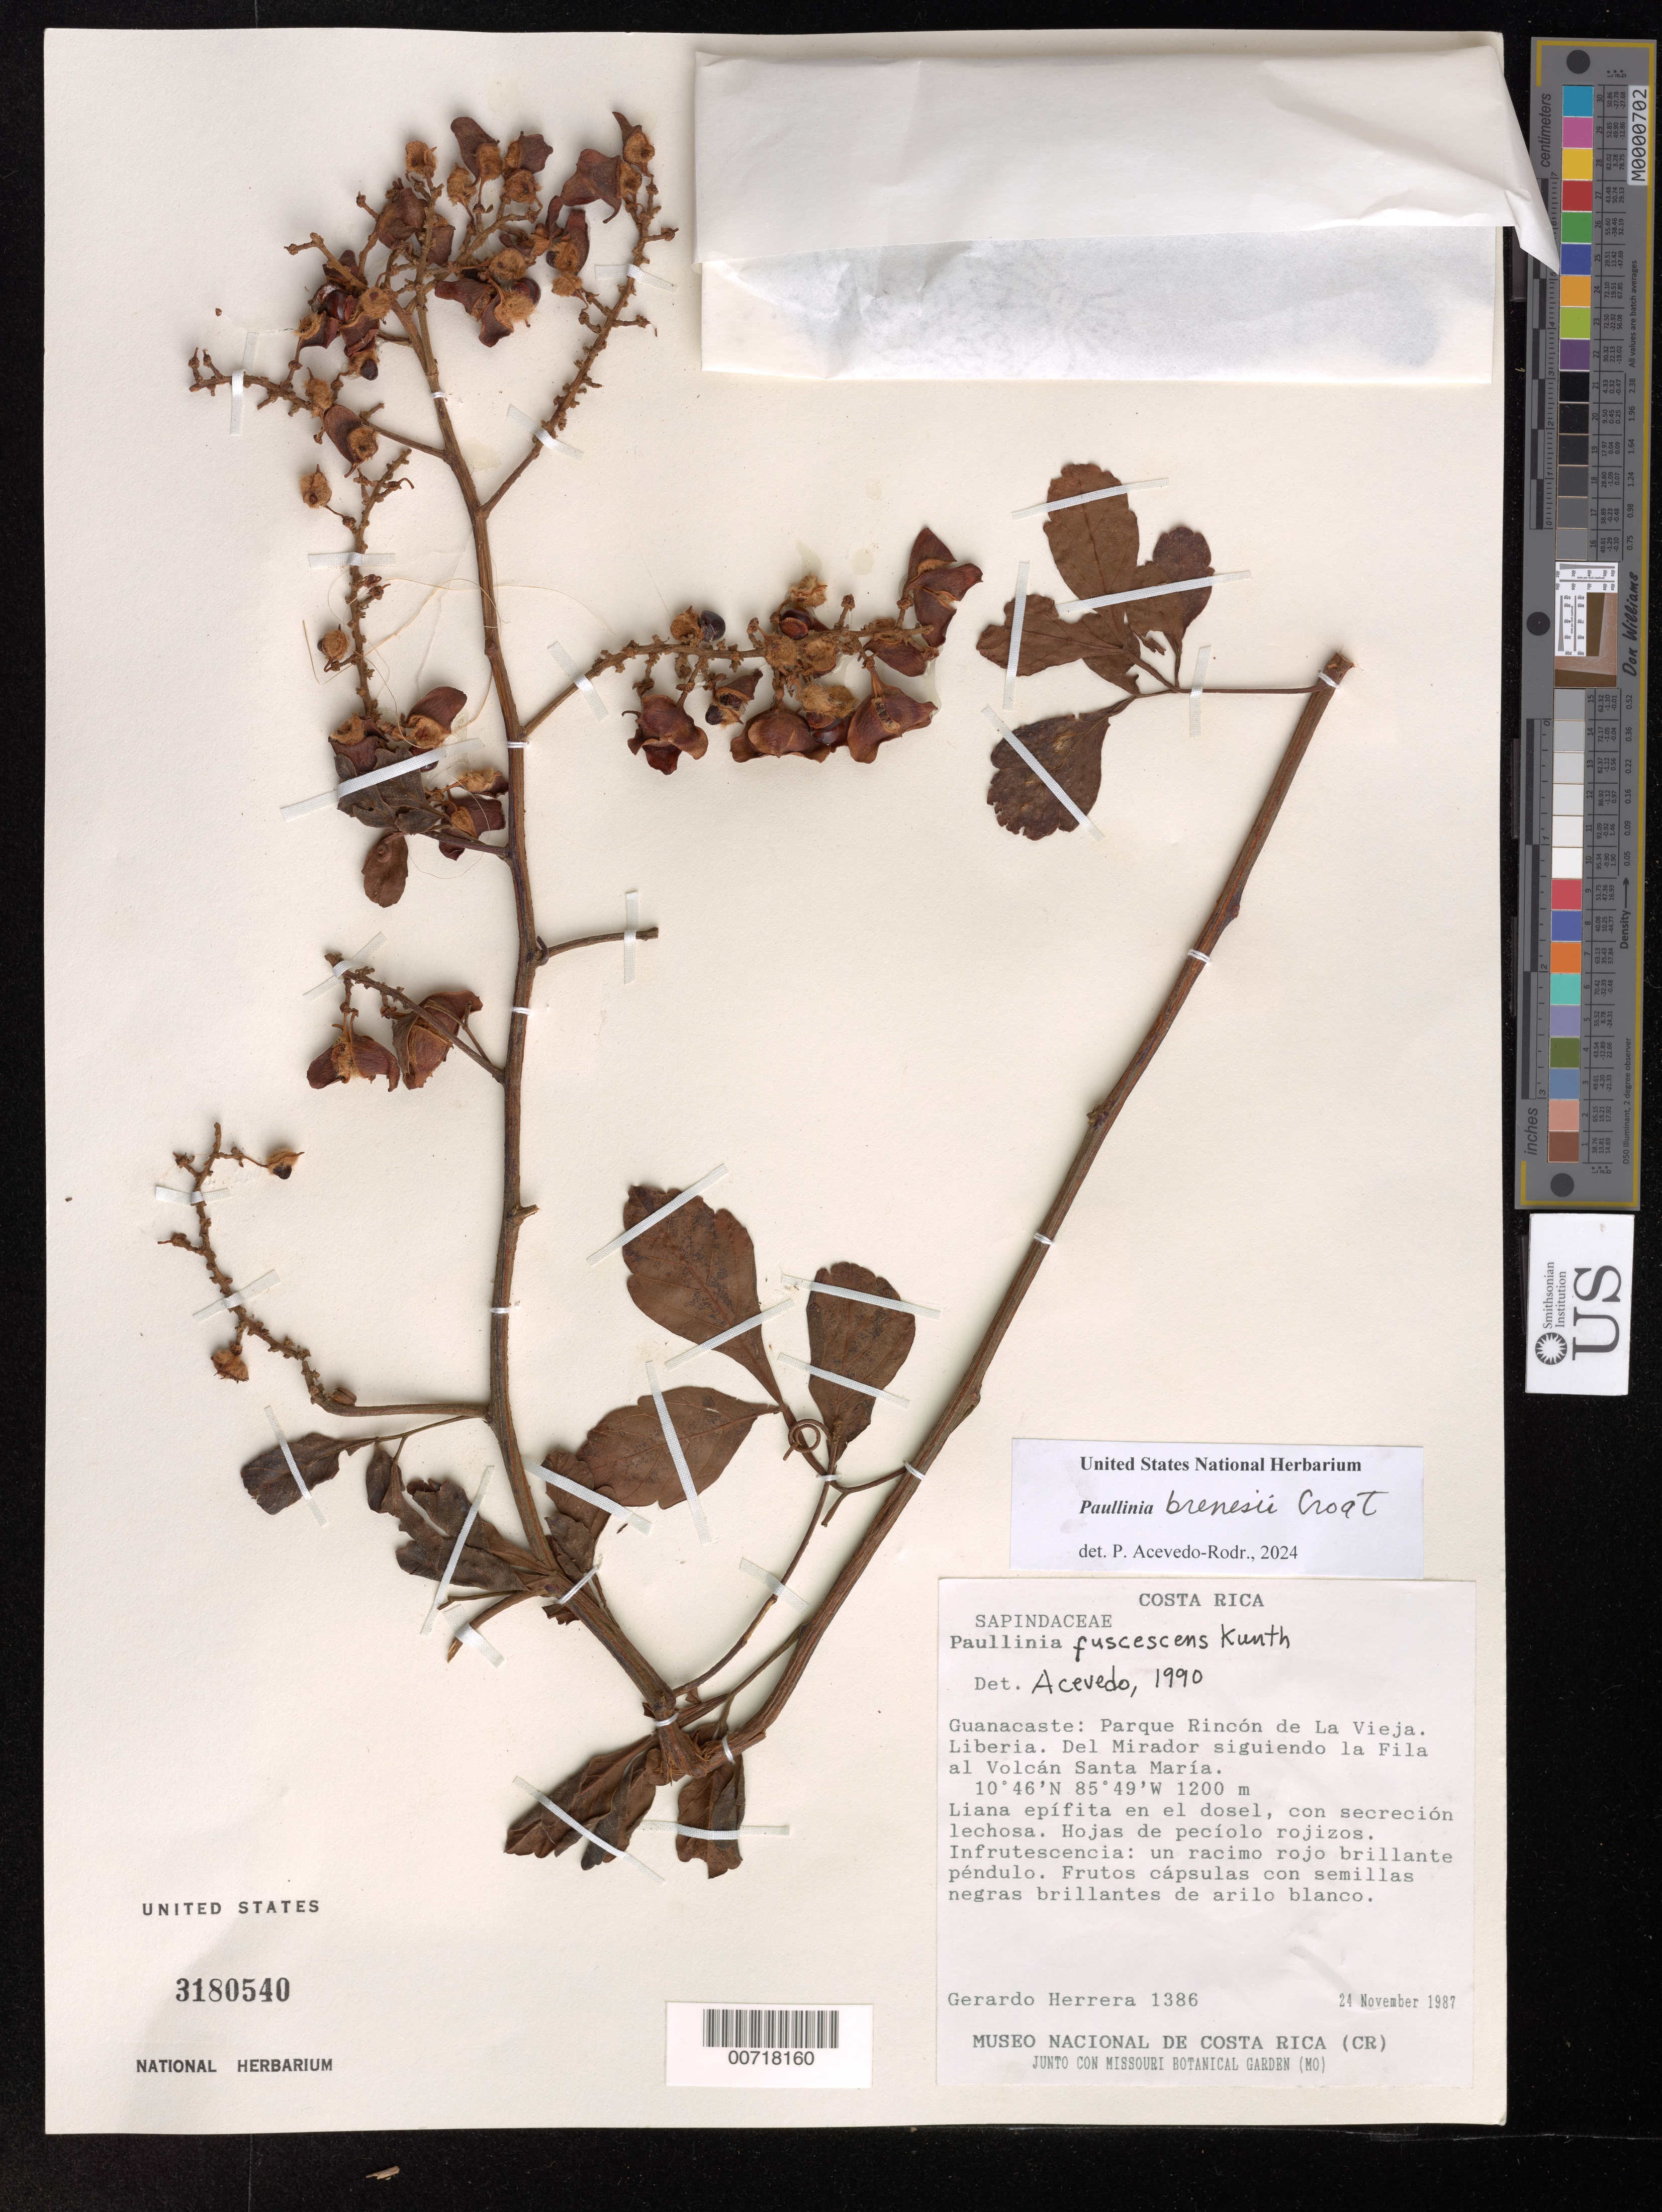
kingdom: Plantae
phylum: Tracheophyta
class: Magnoliopsida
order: Sapindales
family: Sapindaceae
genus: Paullinia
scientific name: Paullinia brenesii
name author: Croat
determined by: Acevedo-Rodriguez, P., (US), Smithsonian Institution - National Museum of Natural History (UNITED STATES)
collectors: G. Herrera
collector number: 1386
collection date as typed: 24 Nov 1987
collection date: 1987-11-24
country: Costa Rica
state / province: Guanacaste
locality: Parque Rincon de La Vieja. Liberia. Del Mirador siguiendo la Fila al Volcan Santa Maria.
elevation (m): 1200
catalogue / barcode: US 3180540